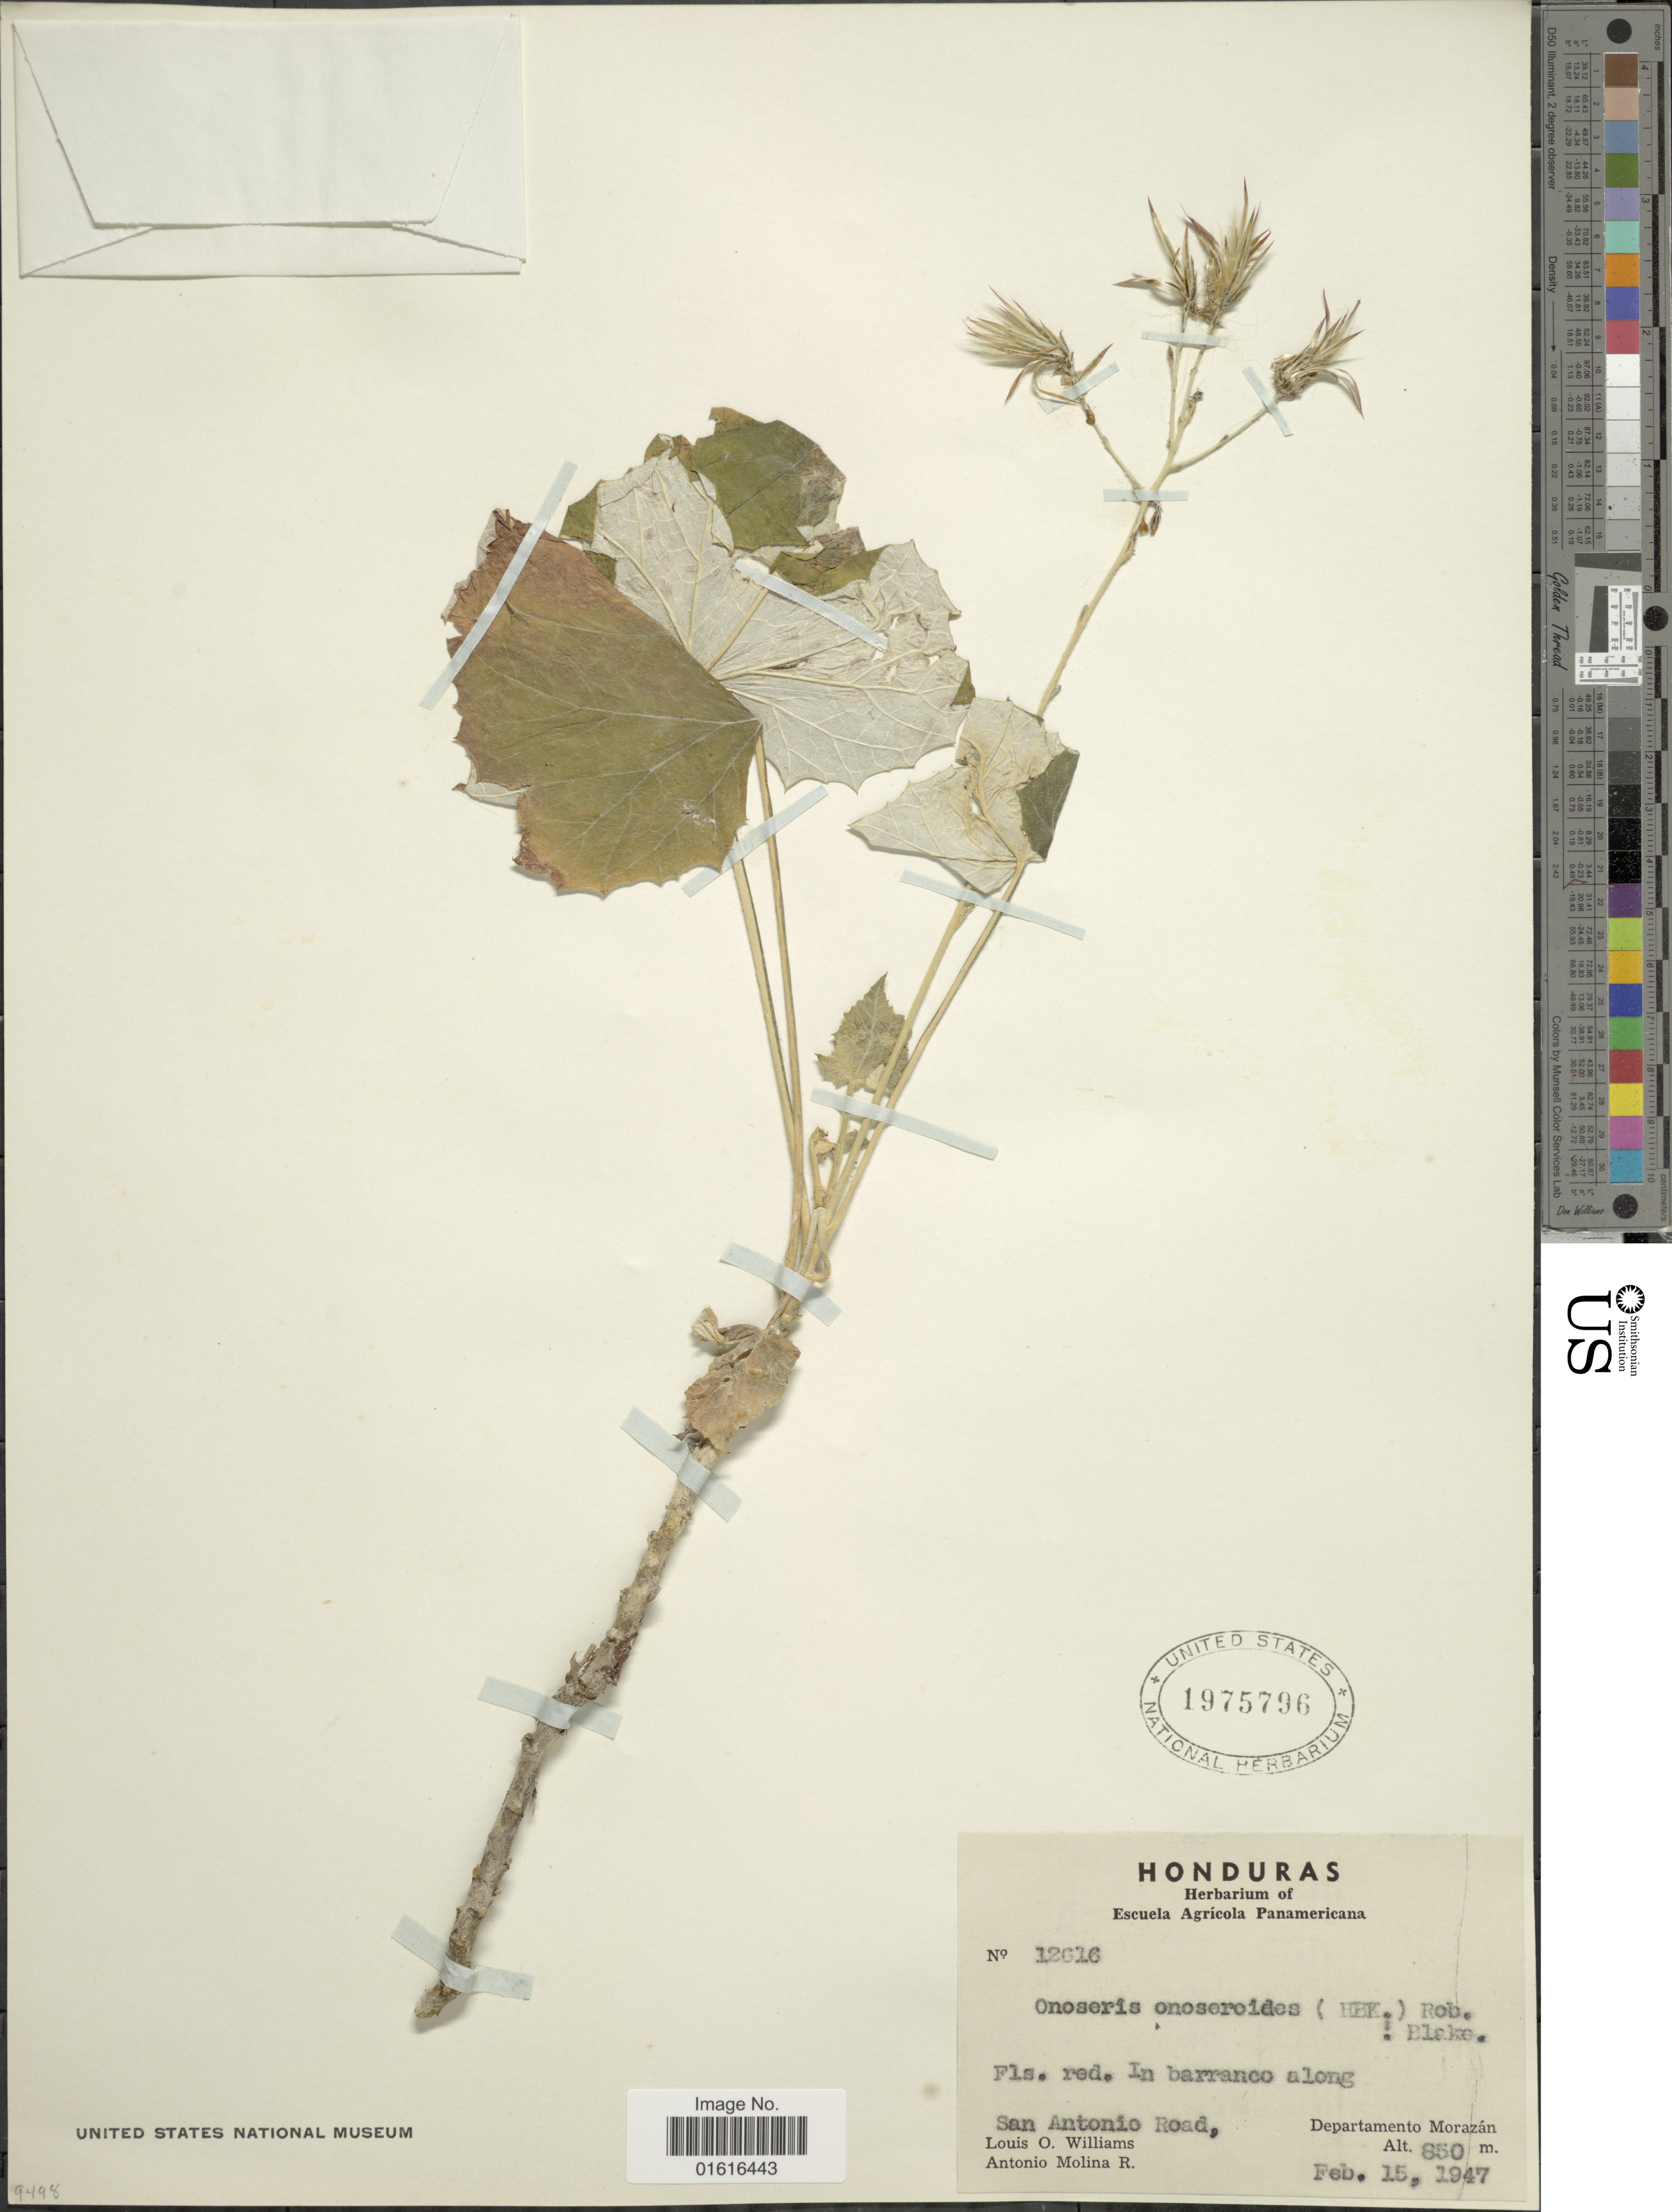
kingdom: Plantae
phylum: Tracheophyta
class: Magnoliopsida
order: Asterales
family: Asteraceae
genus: Onoseris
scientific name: Onoseris onoseroides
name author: (Kunth) B.L. Rob.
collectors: L. O. Williams & A. Molina R.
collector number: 12616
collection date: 1947-02-15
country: Honduras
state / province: Fco. Morazán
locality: Fls. red. In barranco along San Antonio Road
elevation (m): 850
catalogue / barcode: US 1975796